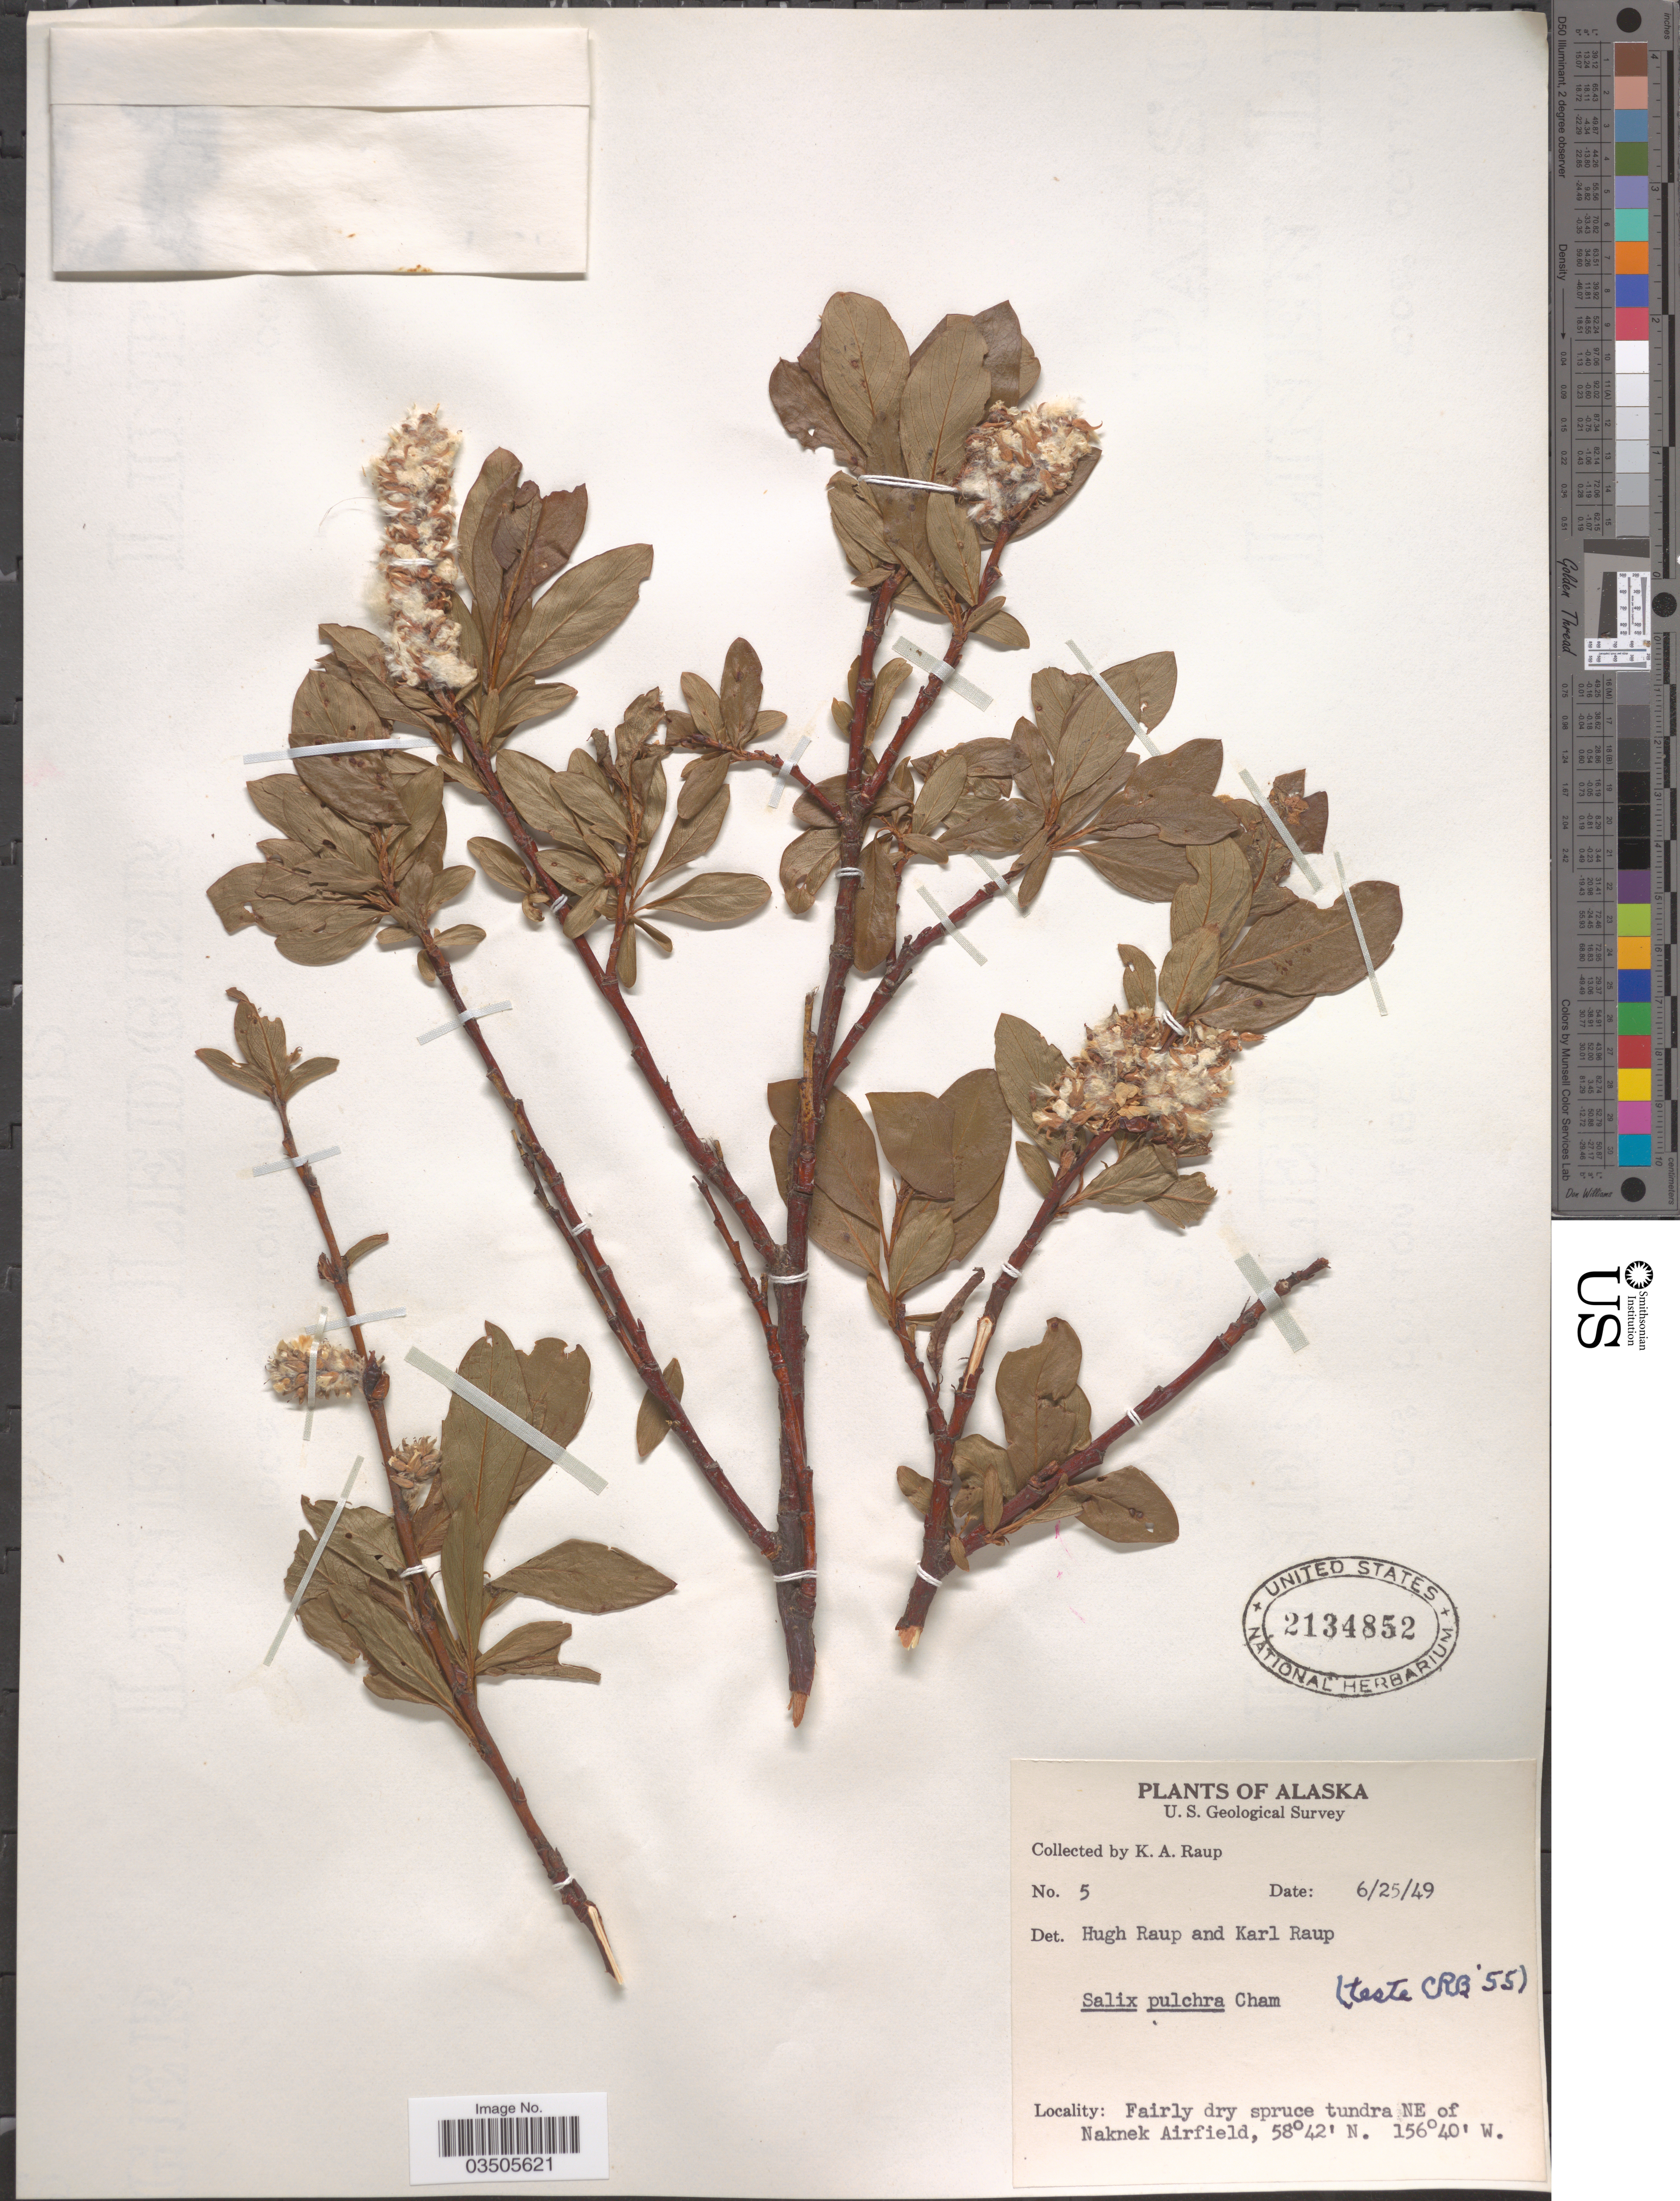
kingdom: Plantae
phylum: Tracheophyta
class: Magnoliopsida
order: Malpighiales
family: Salicaceae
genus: Salix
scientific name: Salix pulchra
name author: Cham.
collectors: K. Raup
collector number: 5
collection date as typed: Transcribed d/m/y: 25/6/49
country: United States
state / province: Alaska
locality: Fairly dry spruce tundra NE of Naknek Airfield.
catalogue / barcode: US 2134852